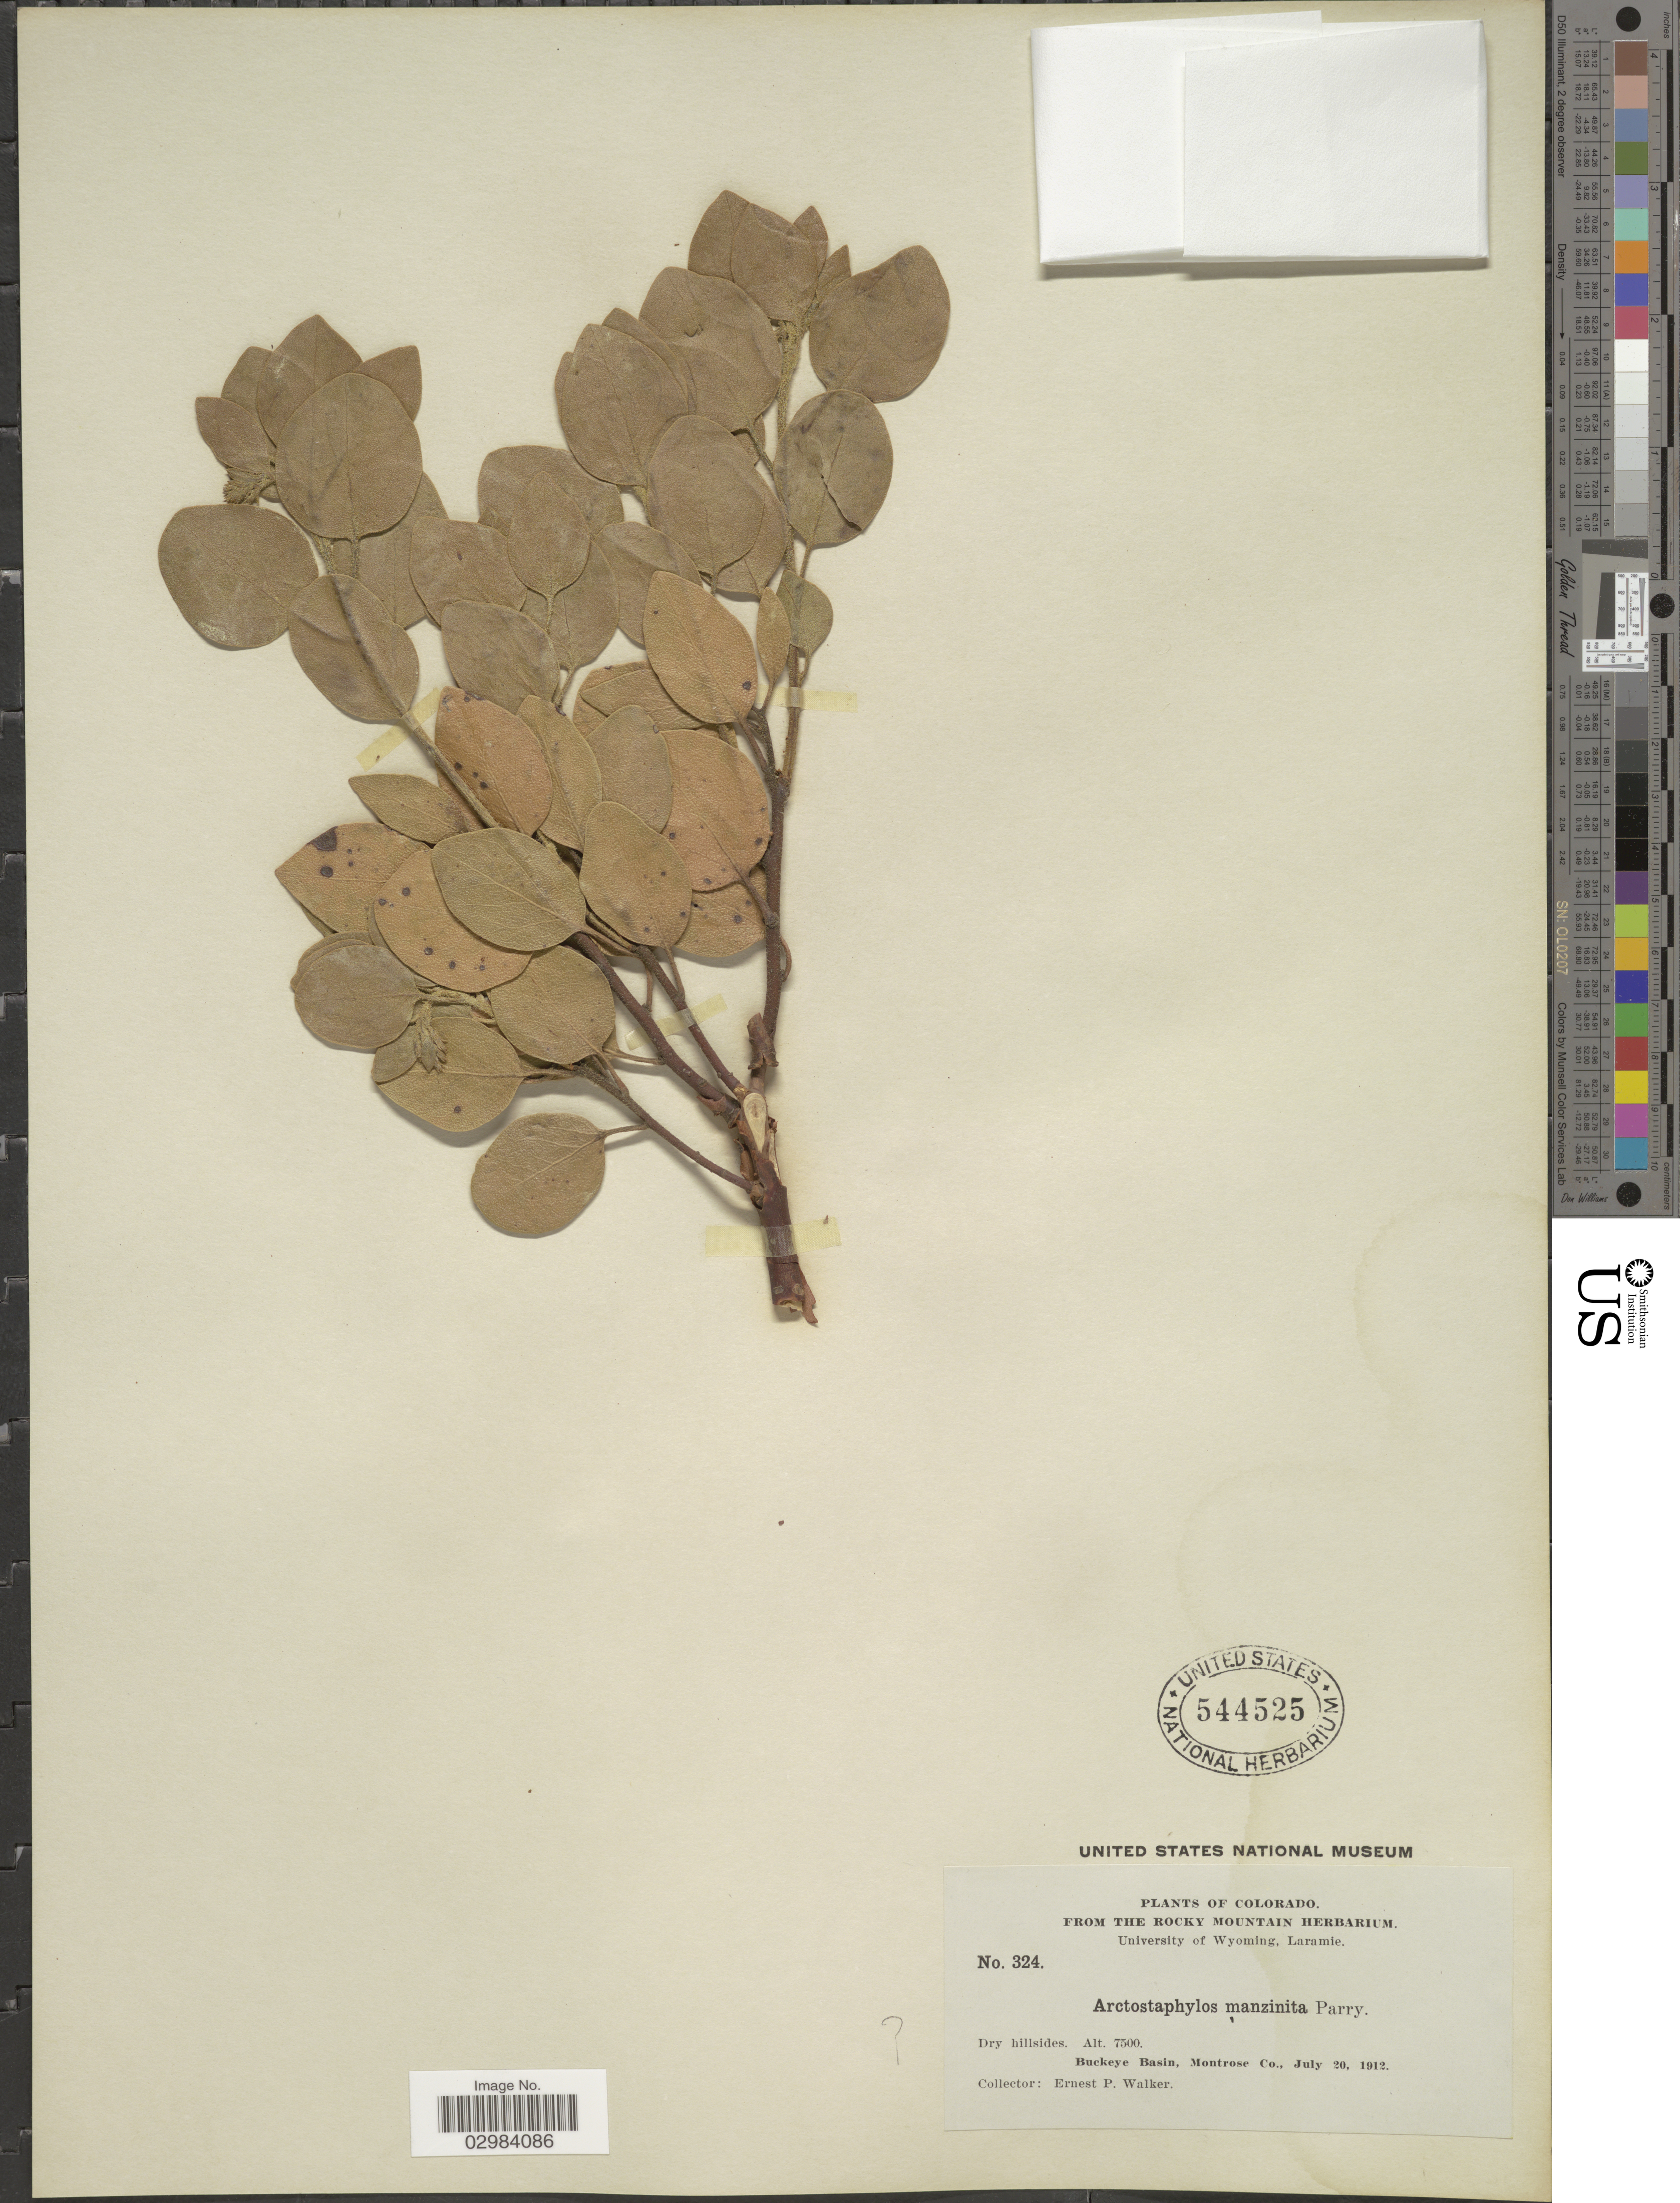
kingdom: Plantae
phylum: Tracheophyta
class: Magnoliopsida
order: Ericales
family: Ericaceae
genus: Arctostaphylos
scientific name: Arctostaphylos manzanita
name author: Parry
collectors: E. P. Walker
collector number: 324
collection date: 1912-07-20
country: United States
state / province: Colorado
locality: Buckeye Basin, Montrose Co.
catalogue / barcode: US 544525